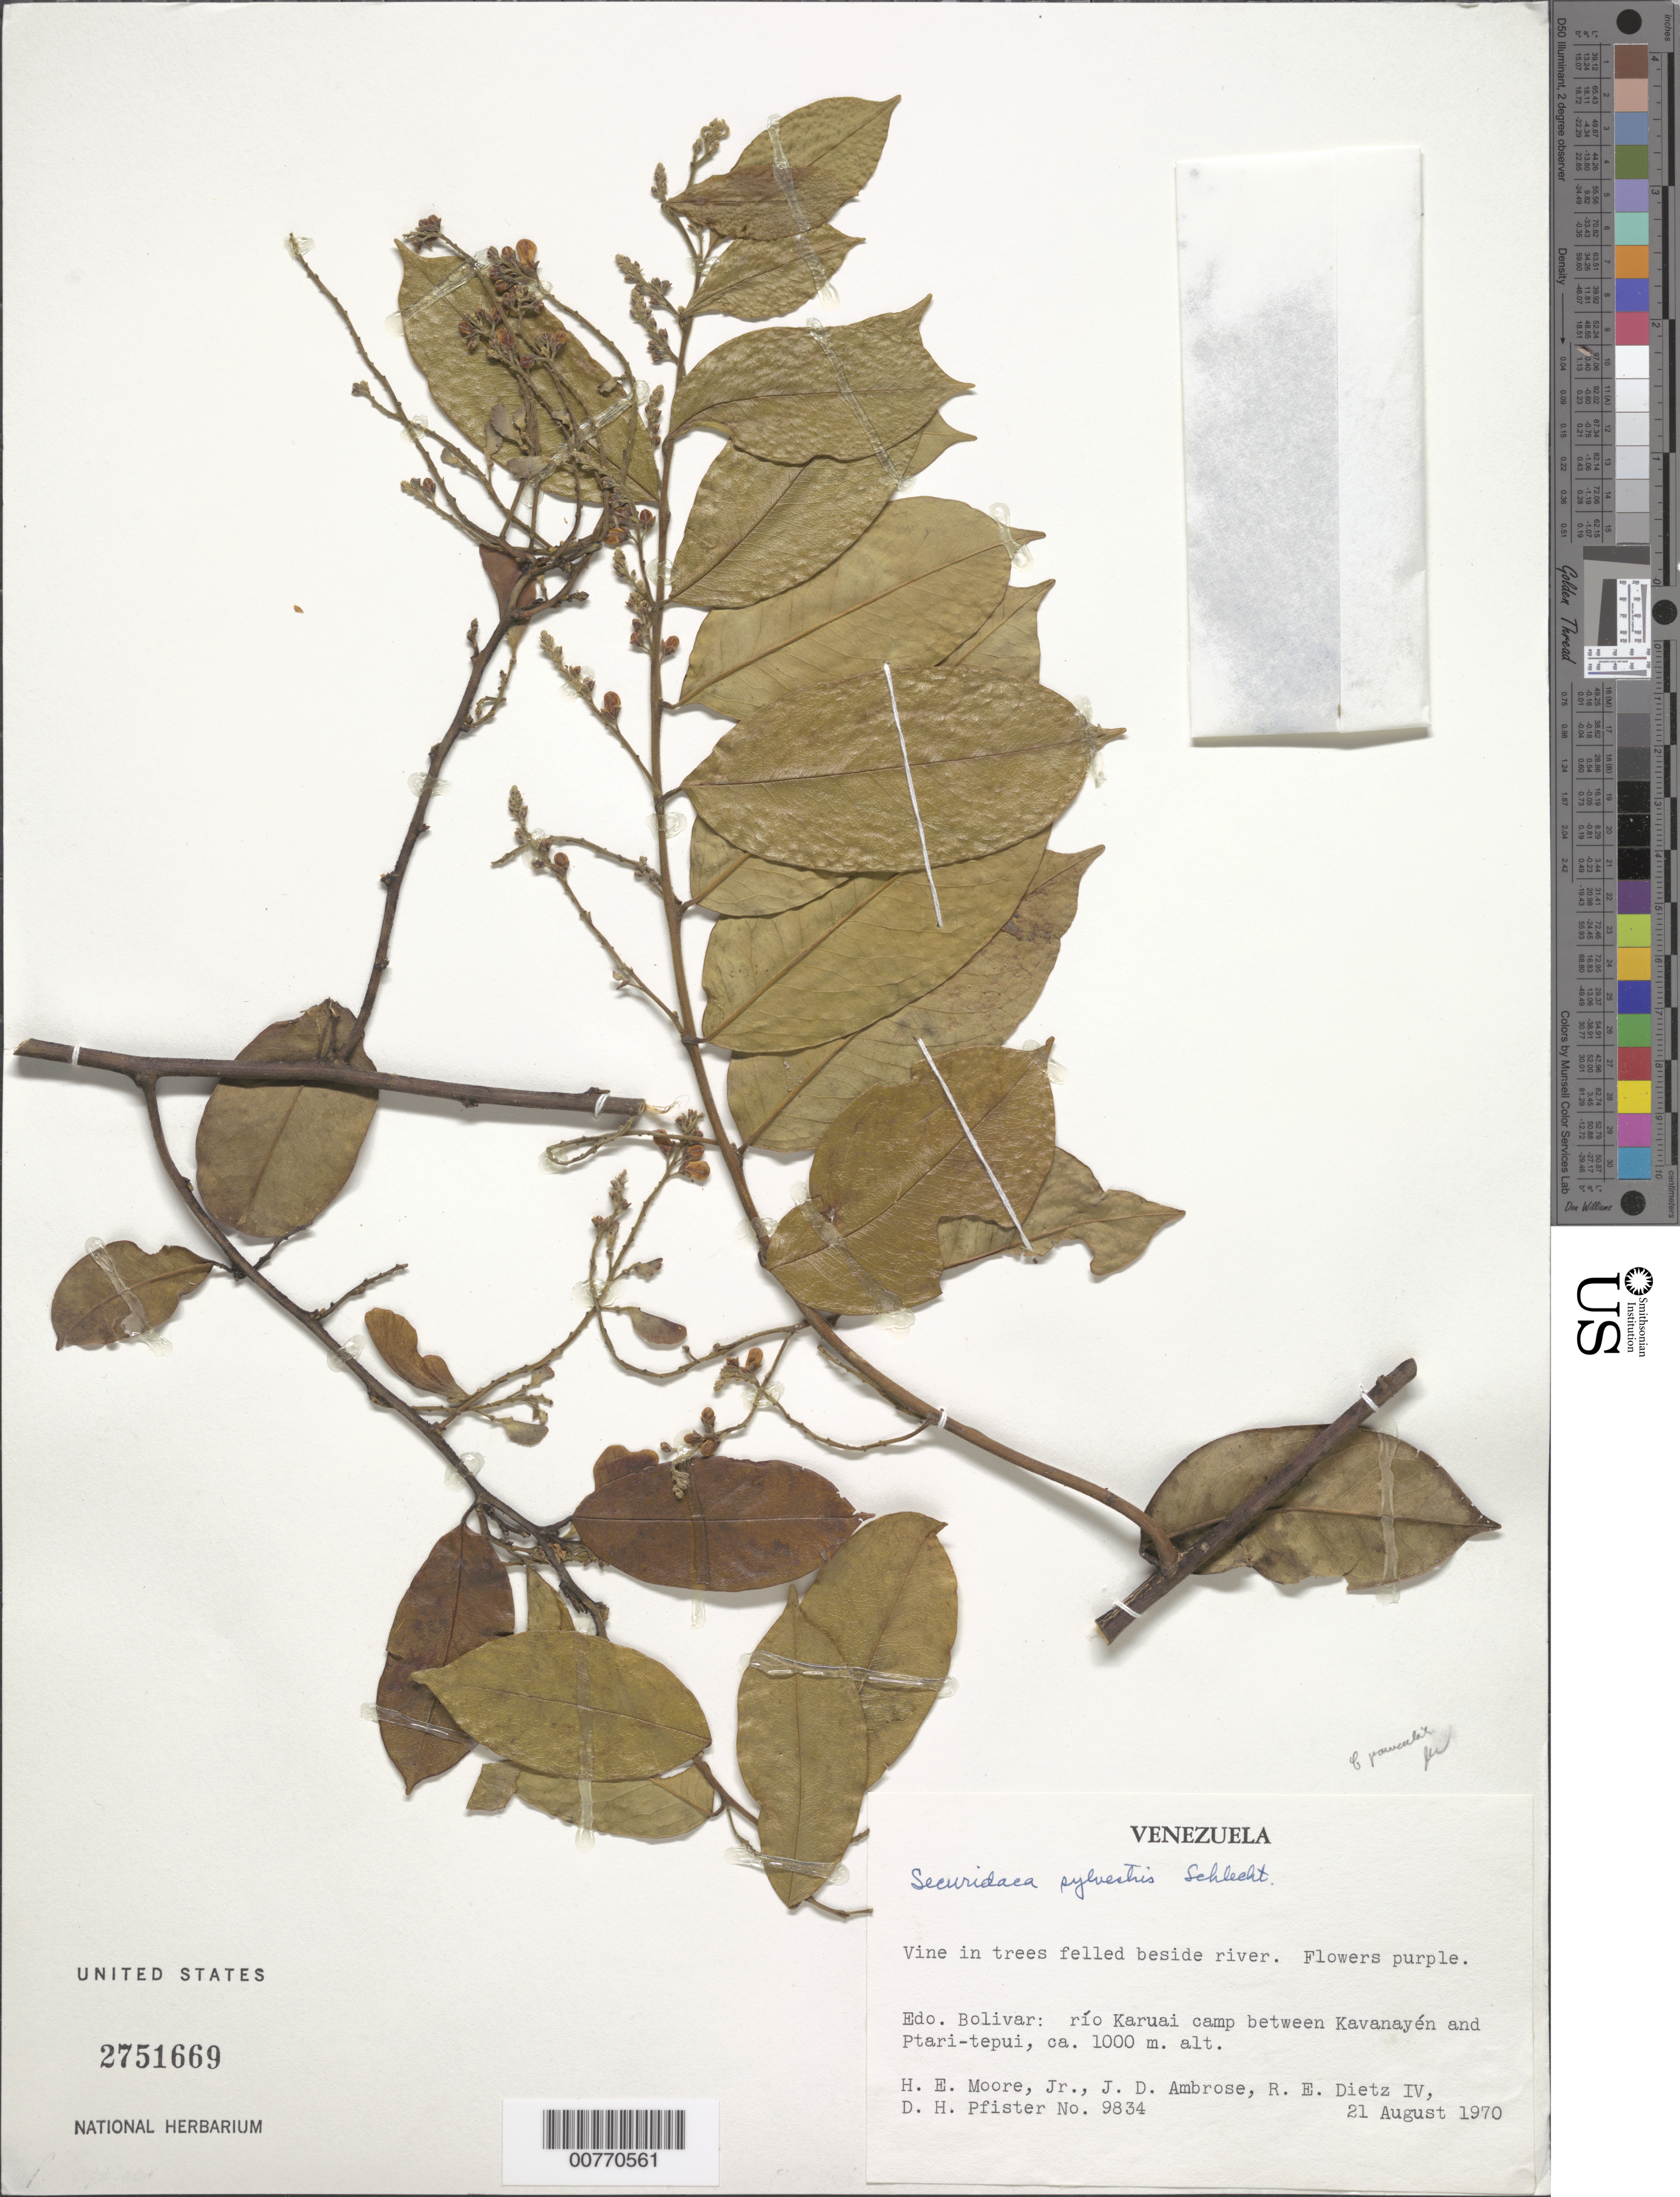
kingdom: Plantae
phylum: Tracheophyta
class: Magnoliopsida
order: Fabales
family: Polygalaceae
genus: Securidaca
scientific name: Securidaca paniculata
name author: Rich.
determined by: Wurdack, John J., (US), US (UNITED STATES)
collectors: H. E. Moore, J. D. Ambrose, R. Dietz & D. H. Pfister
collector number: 9834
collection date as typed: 21-Aug-70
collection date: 1970-08-21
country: Venezuela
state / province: Bolívar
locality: Río Karuai, between Kavanayén and Ptari-tepuí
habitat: In trees felled beside river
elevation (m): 1000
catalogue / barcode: US 2751669